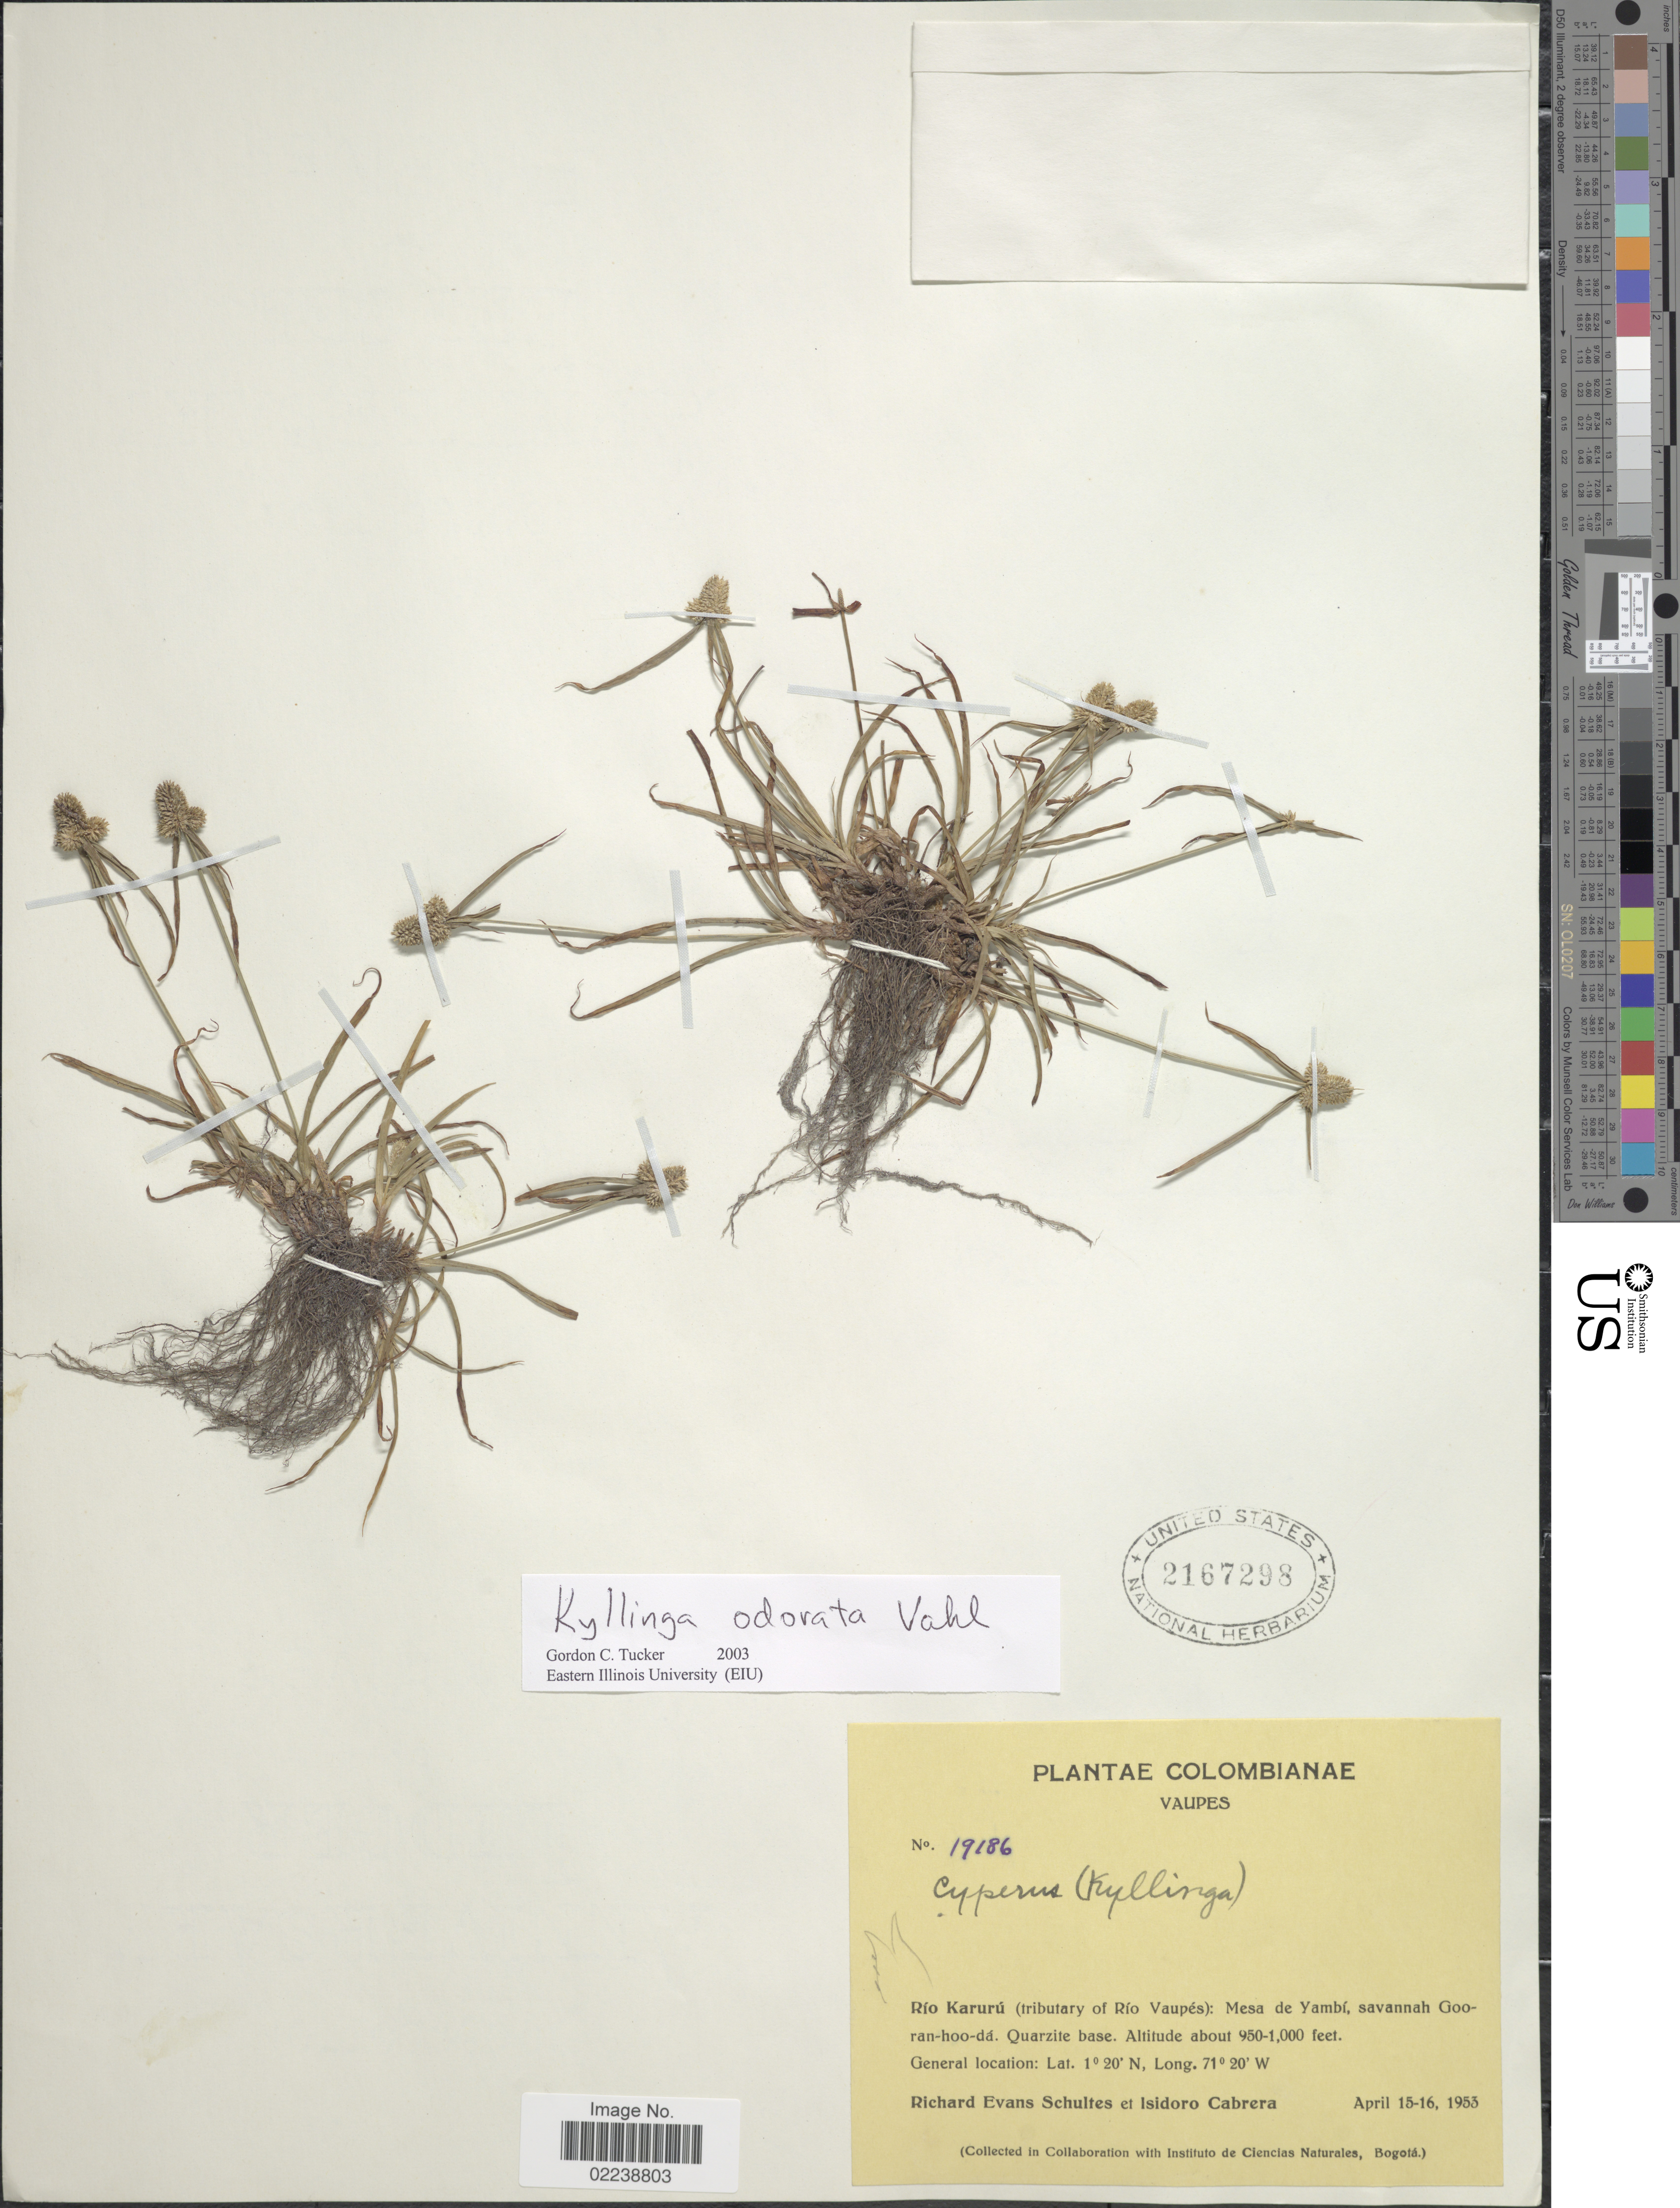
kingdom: Plantae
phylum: Tracheophyta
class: Liliopsida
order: Poales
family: Cyperaceae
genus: Cyperus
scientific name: Cyperus sesquiflorus subsp. sesquiflorus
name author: (Torr.) Mattf. & Kük.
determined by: Strong, M. T., (US), Smithsonian Institution - National Museum of Natural History (UNITED STATES)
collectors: R. E. Schultes & I. Cabrera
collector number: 19186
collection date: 1953-04-15/1953-04-16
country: Colombia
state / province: Vaupés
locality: Rio Karuru (tributary of Rio Vaupes): Mesa de Yambi, savannah Goo-ran-hoo-da.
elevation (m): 290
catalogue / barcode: US 2167298